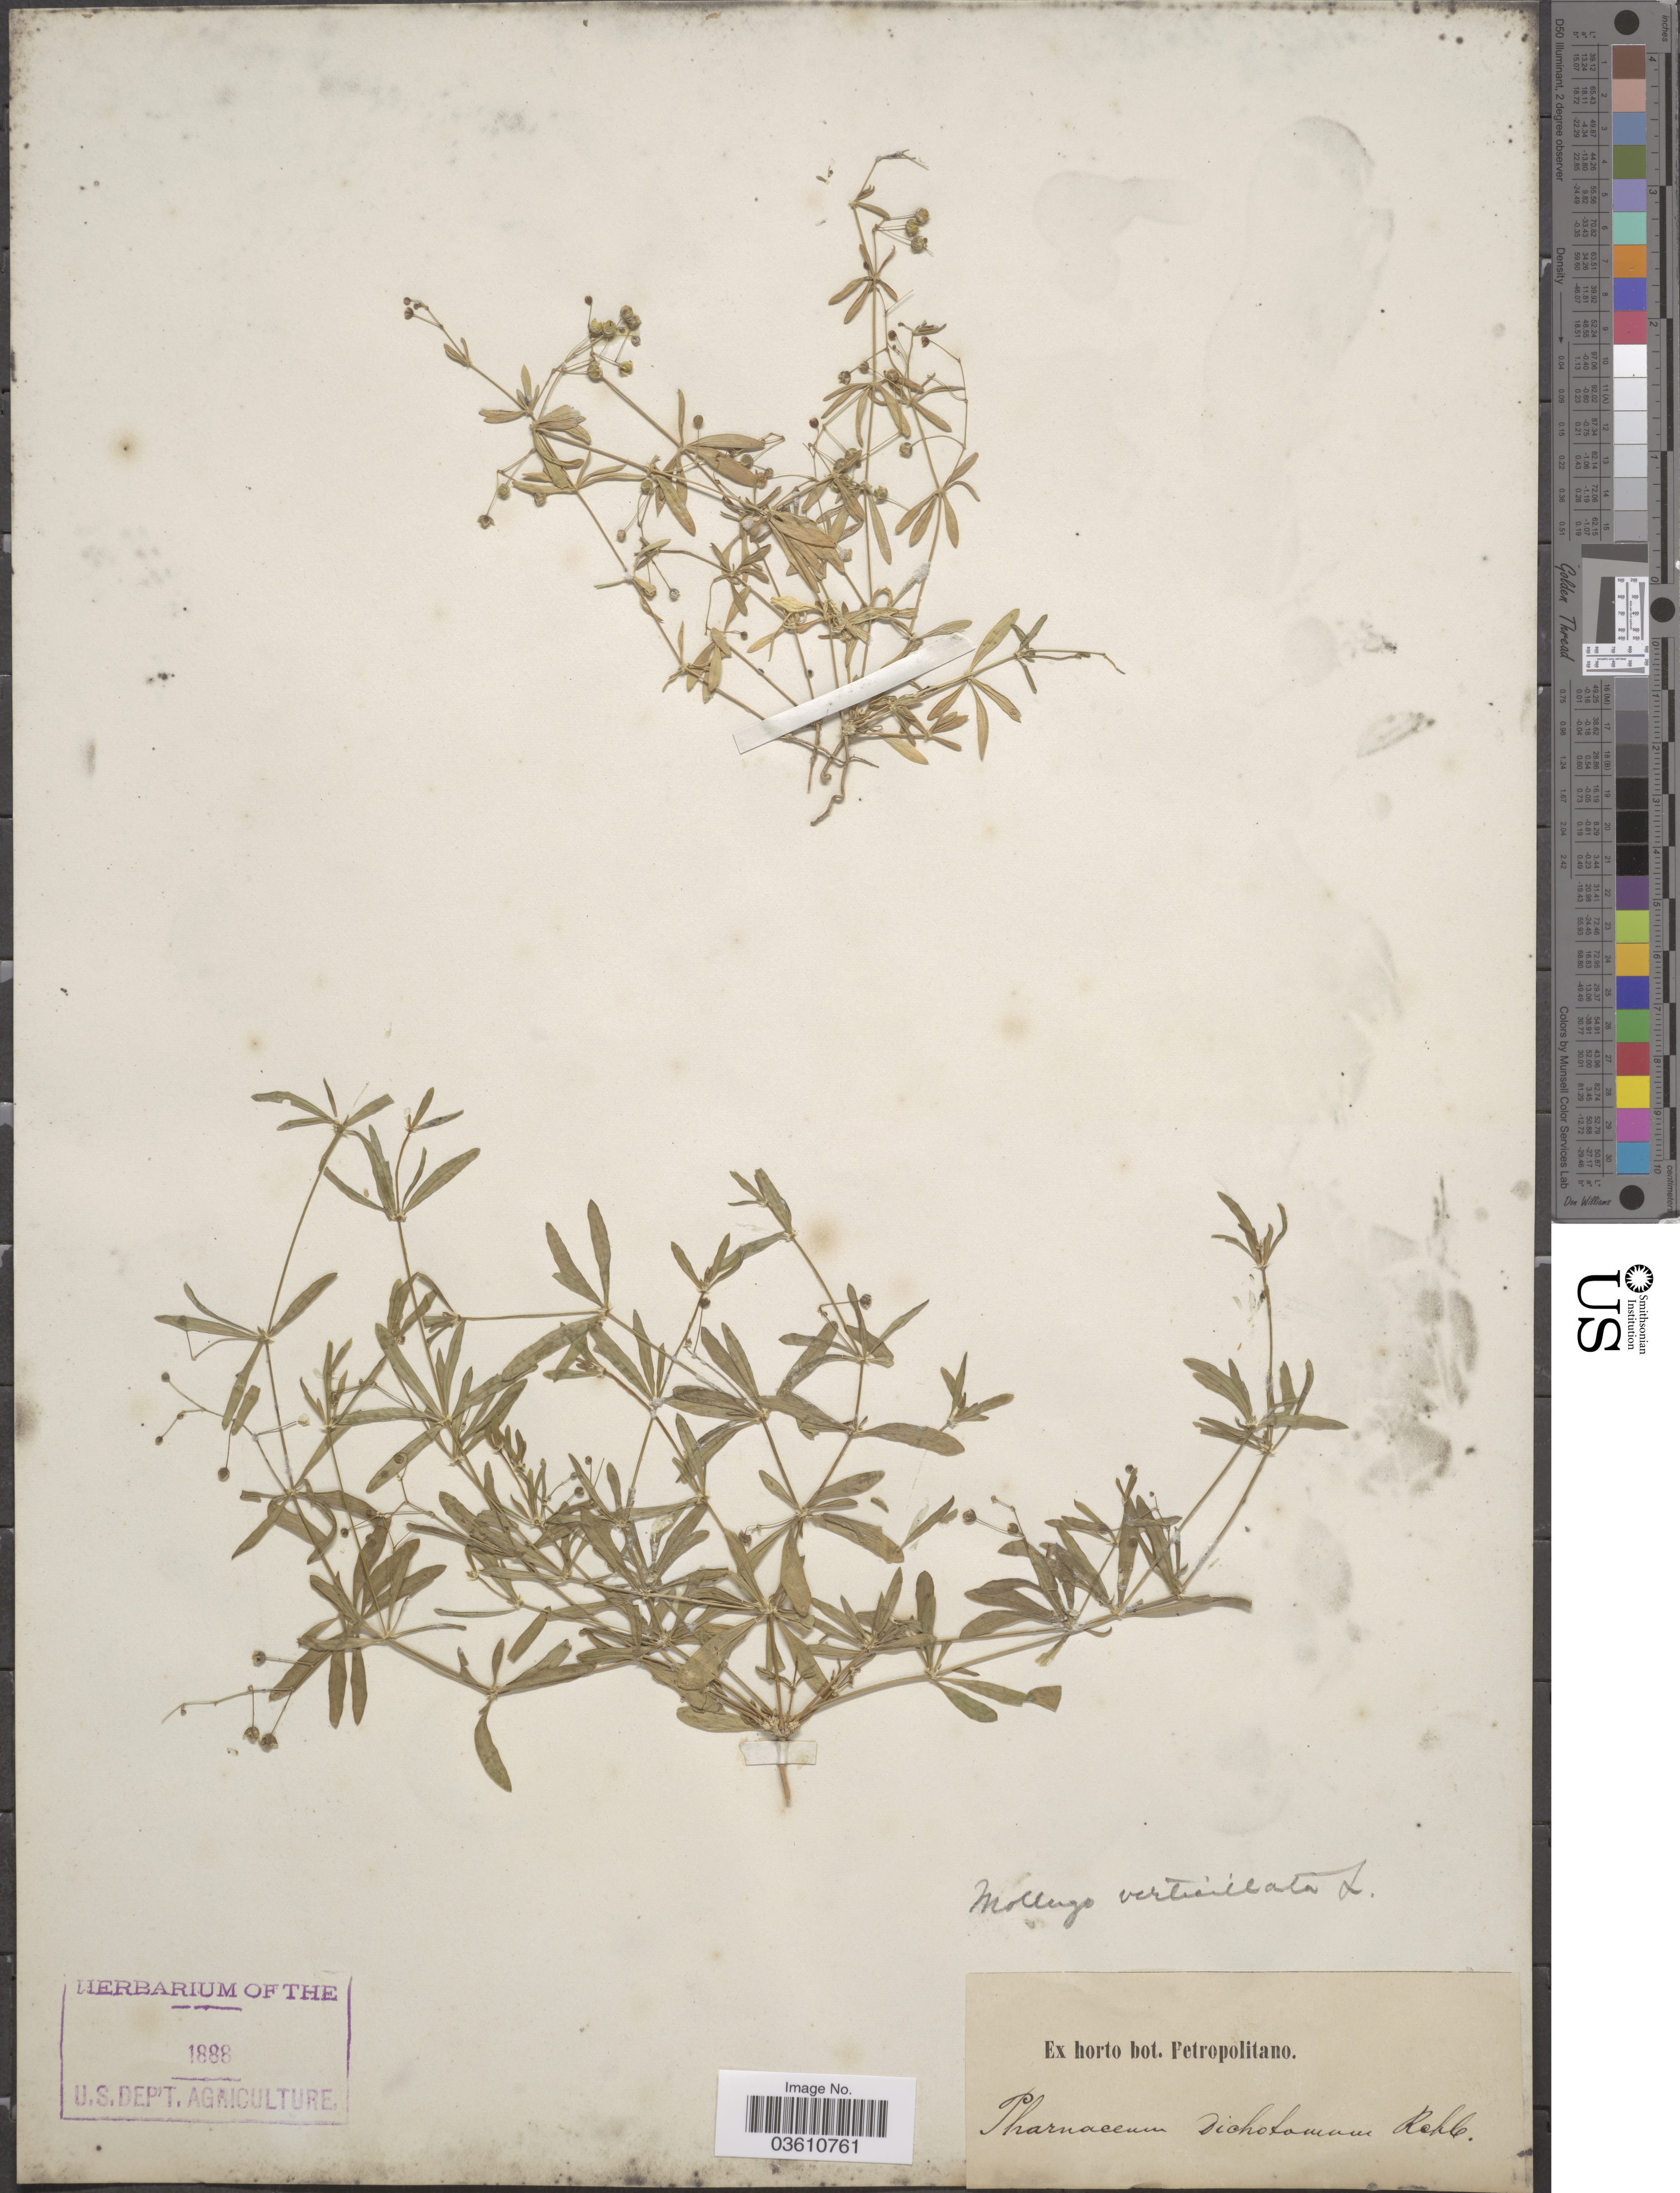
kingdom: Plantae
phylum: Tracheophyta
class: Magnoliopsida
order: Caryophyllales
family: Molluginaceae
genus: Mollugo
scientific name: Mollugo verticillata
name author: L.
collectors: ex Horto Bot. Petropolitano